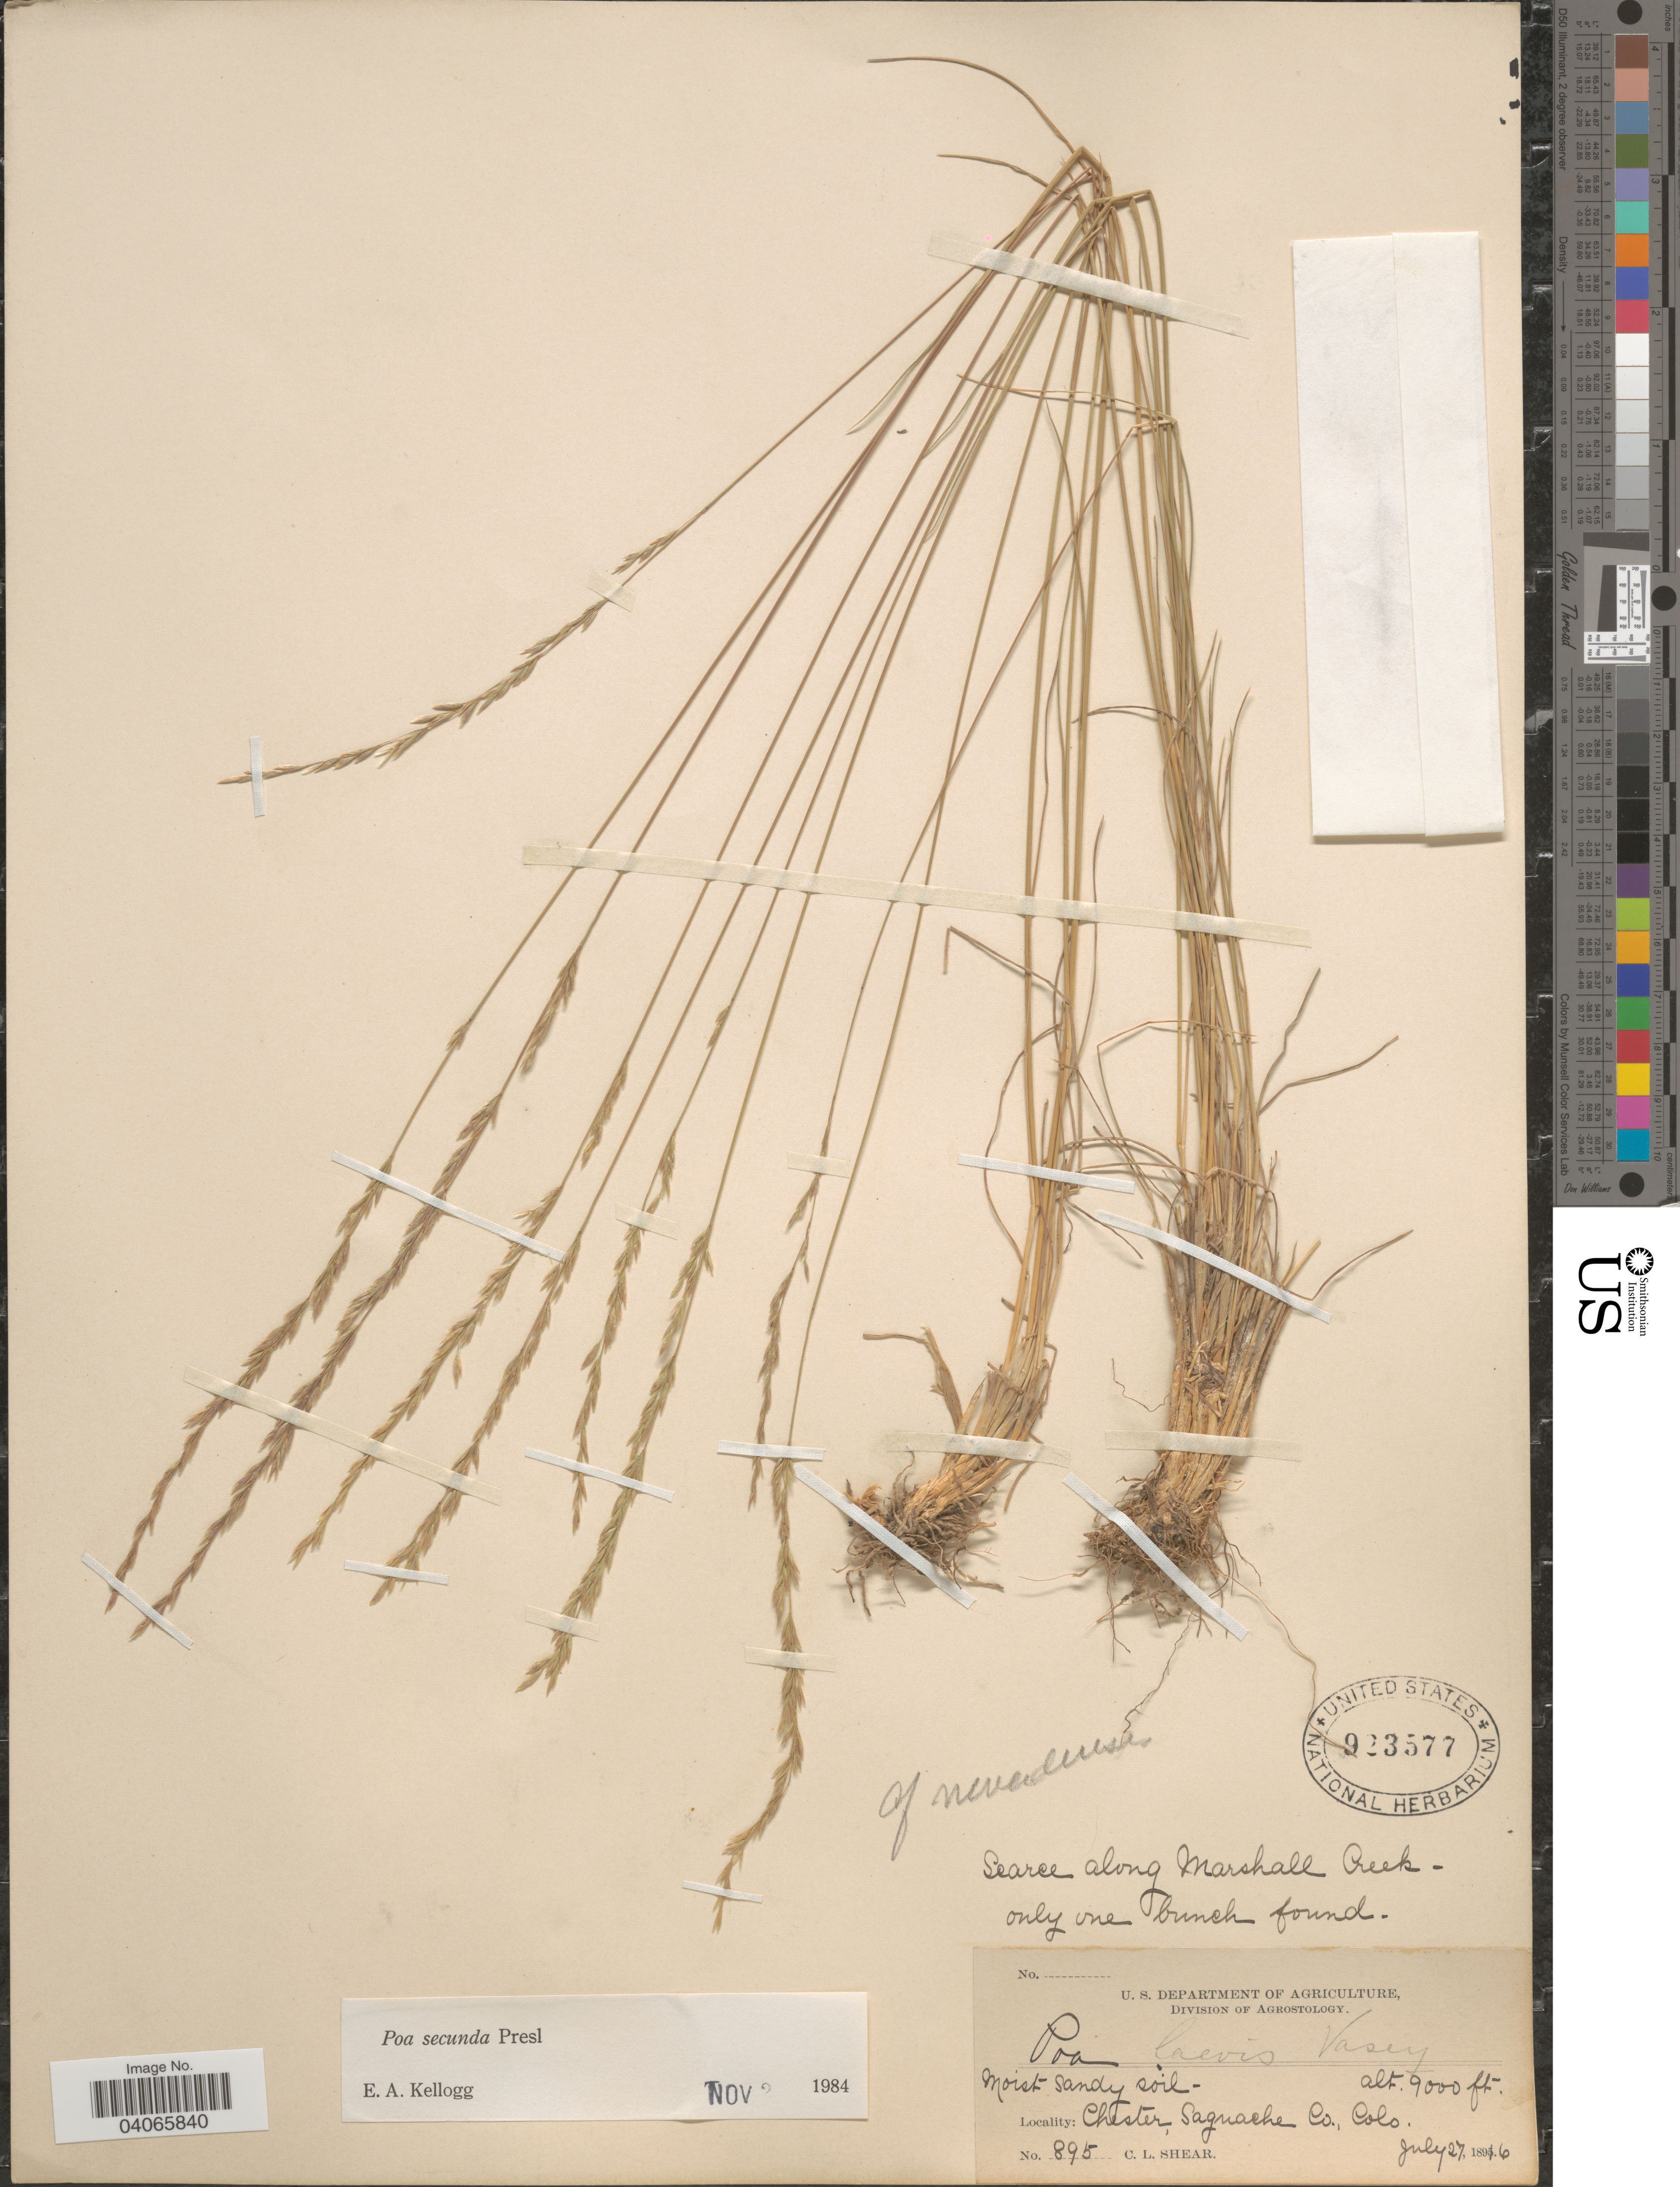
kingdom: Plantae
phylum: Tracheophyta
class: Liliopsida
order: Poales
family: Poaceae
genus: Poa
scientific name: Poa secunda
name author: J. Presl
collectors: C. L. Shear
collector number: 895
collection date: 1896-07-27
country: United States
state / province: Colorado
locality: Moist sandy soil. Chester, Saguache Co.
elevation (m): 2743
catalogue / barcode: US 923577